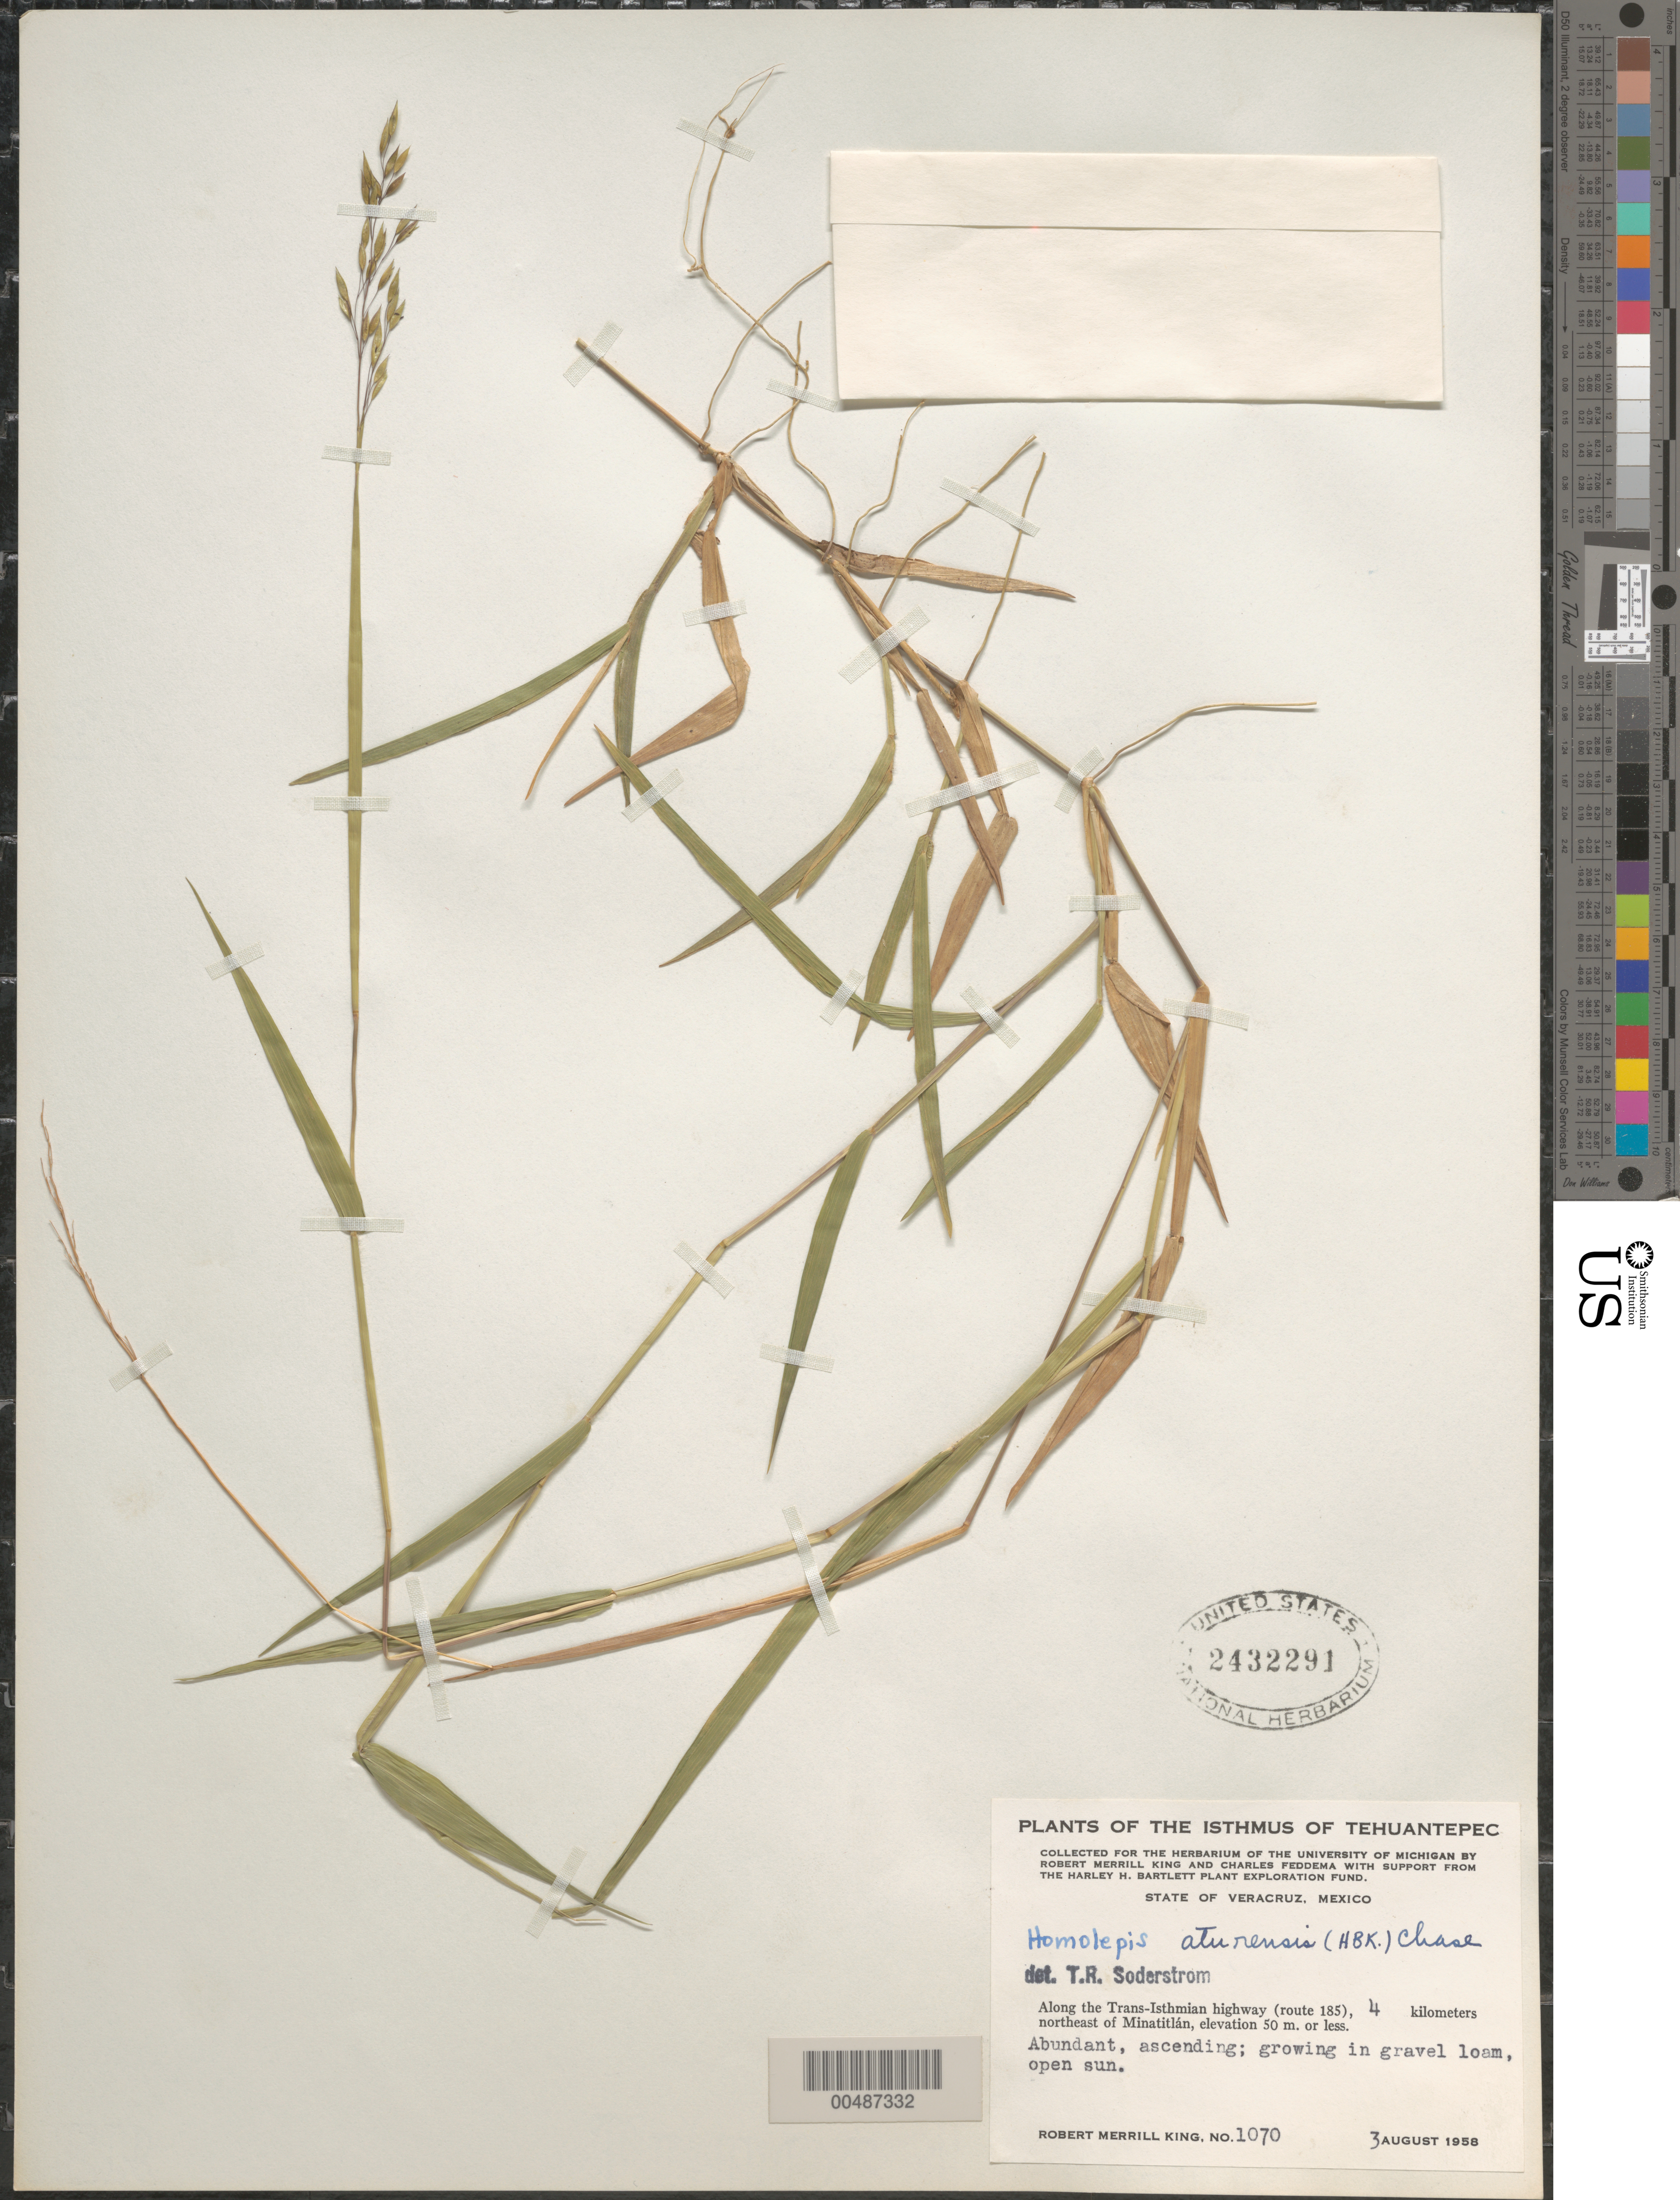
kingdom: Plantae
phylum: Tracheophyta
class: Liliopsida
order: Poales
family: Poaceae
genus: Homolepis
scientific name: Homolepis aturensis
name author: (Kunth) Chase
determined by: Soderstrom, T. R.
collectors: R. M. King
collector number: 1070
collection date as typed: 3 Aug 1958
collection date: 1958-08-03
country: Mexico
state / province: Veracruz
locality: Isthmus of Tehuantepec, along Trans-Isthmian hwy (route 185), 4 km NE of Minantitl n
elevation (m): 0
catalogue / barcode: US 2432291